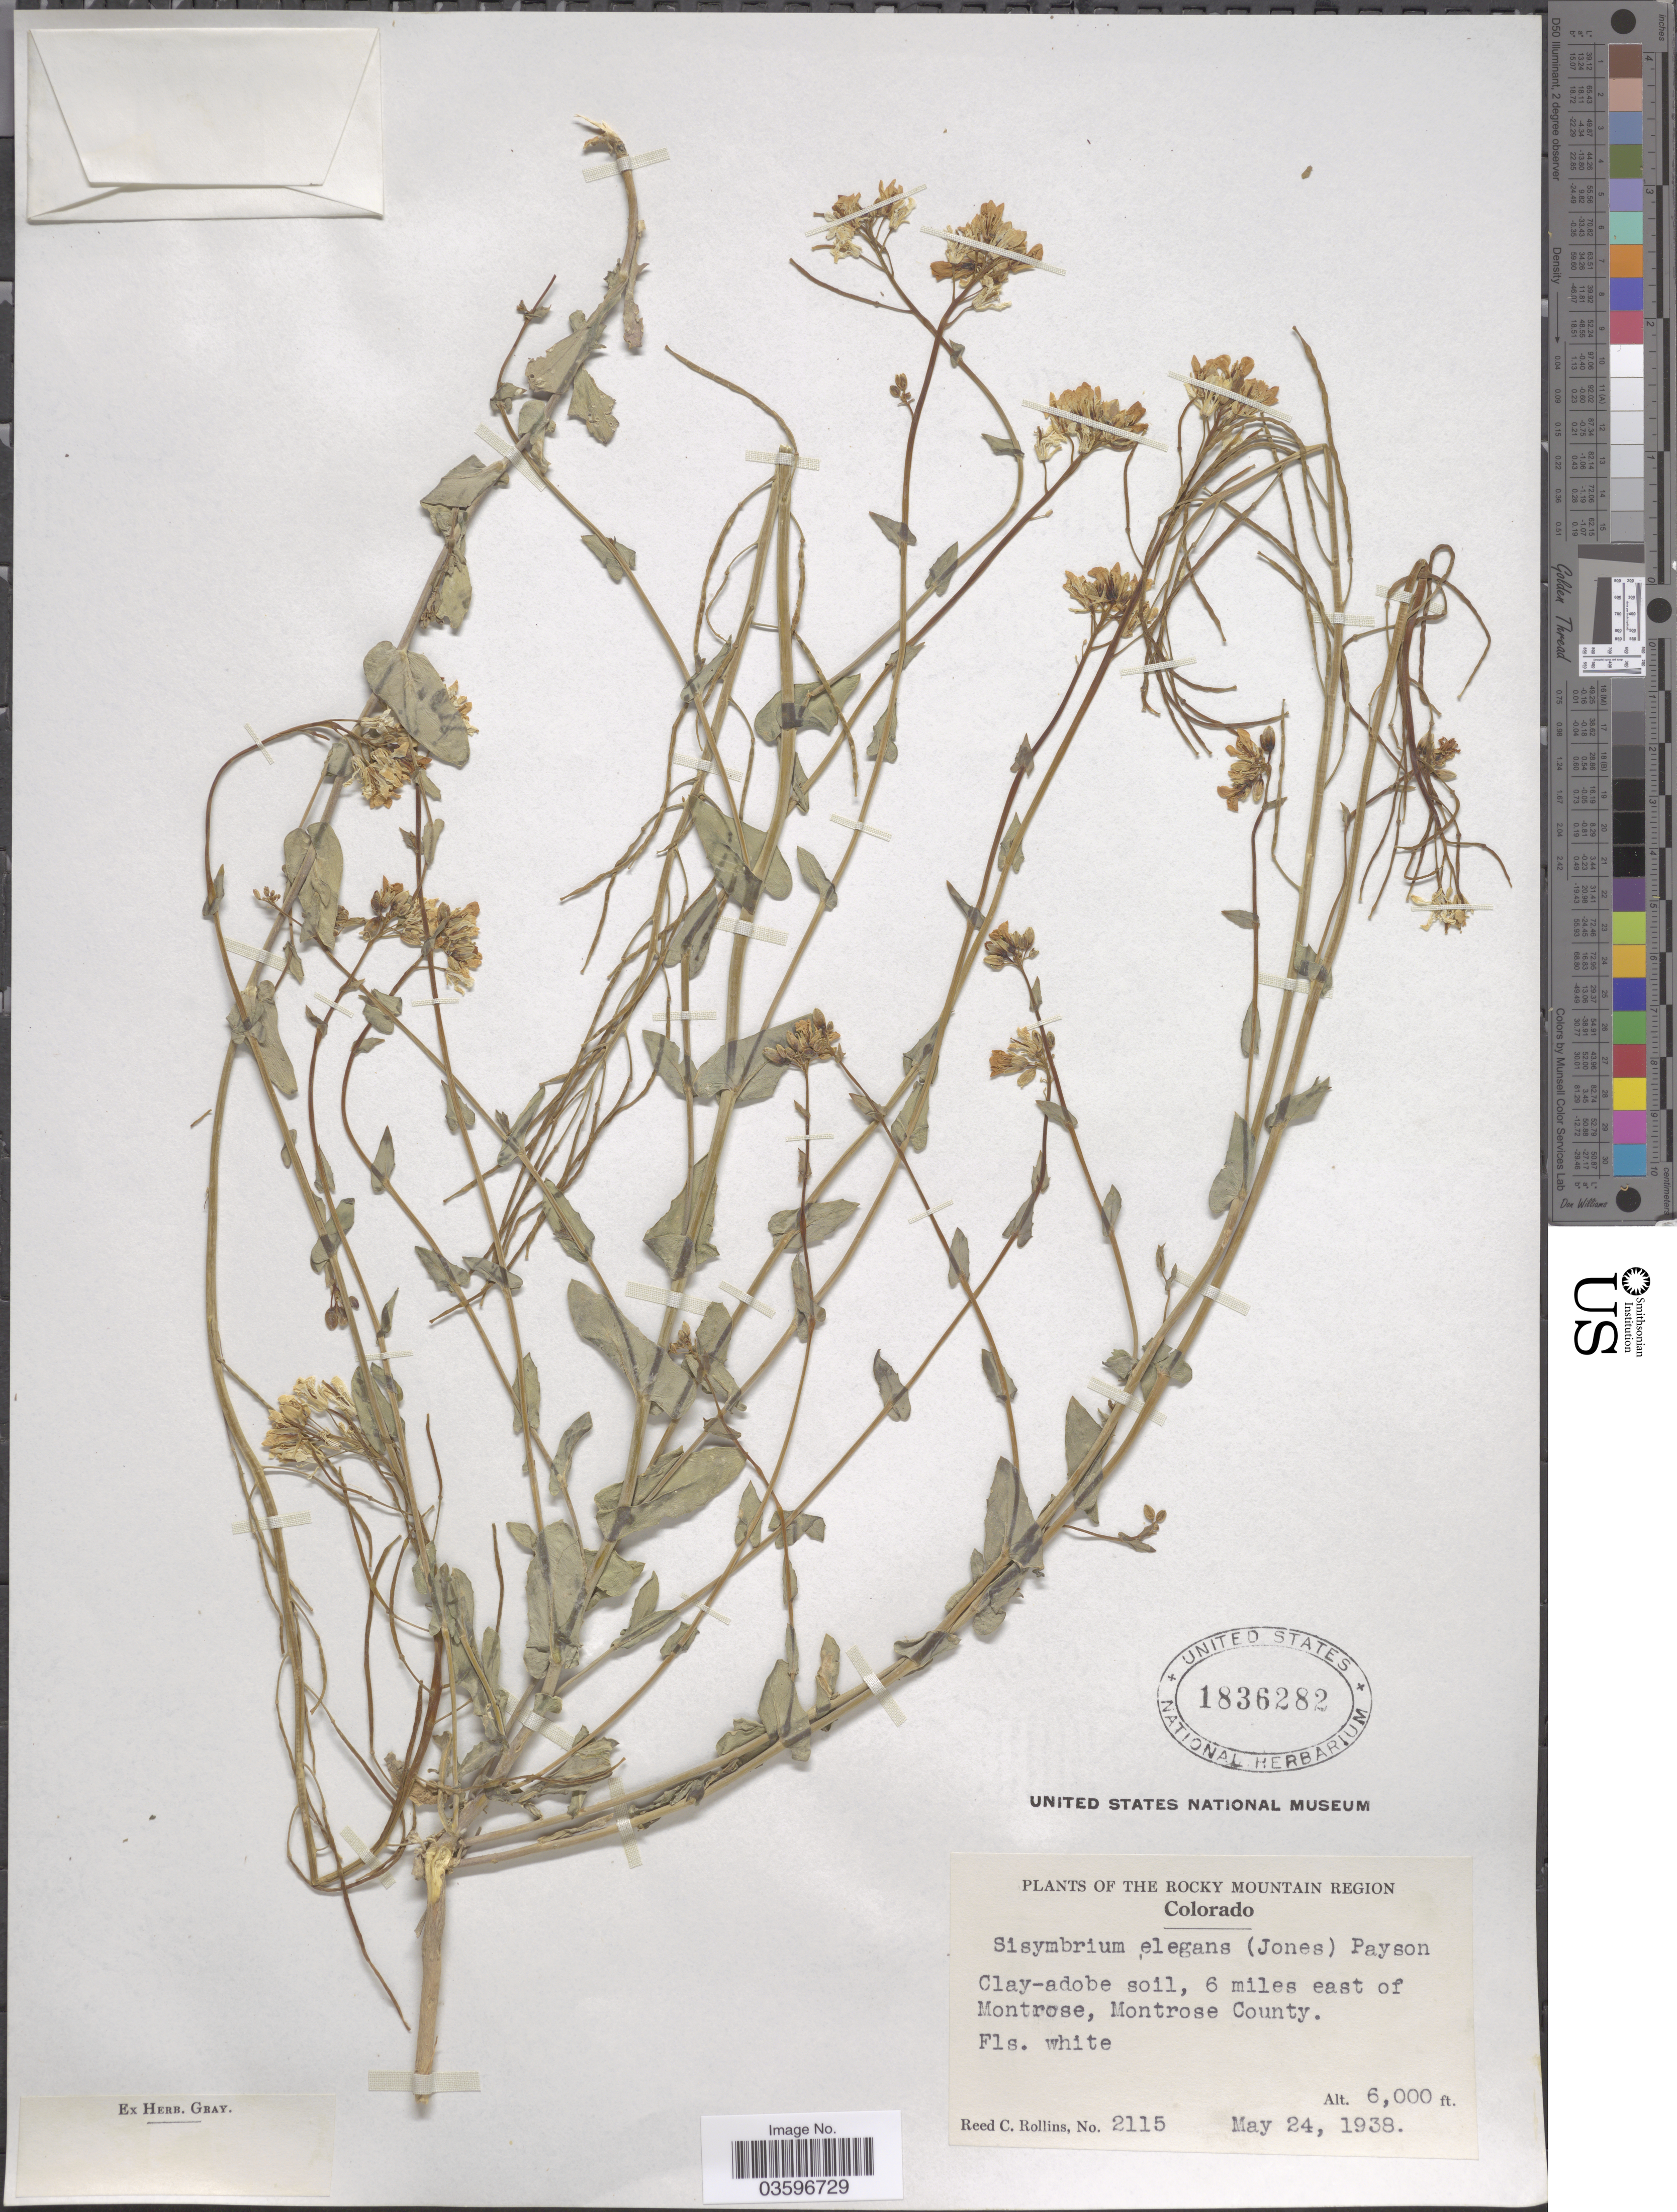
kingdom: Plantae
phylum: Tracheophyta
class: Magnoliopsida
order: Brassicales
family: Brassicaceae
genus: Thelypodiopsis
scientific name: Thelypodiopsis elegans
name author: (M.E. Jones) Rydb.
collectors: R. C. Rollins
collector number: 2115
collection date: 1938-05-24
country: United States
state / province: Colorado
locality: The Rocky Mountain Region, 6 miles east of Montrose, Montrose County.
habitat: clay adobe soil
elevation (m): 1829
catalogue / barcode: US 1836282